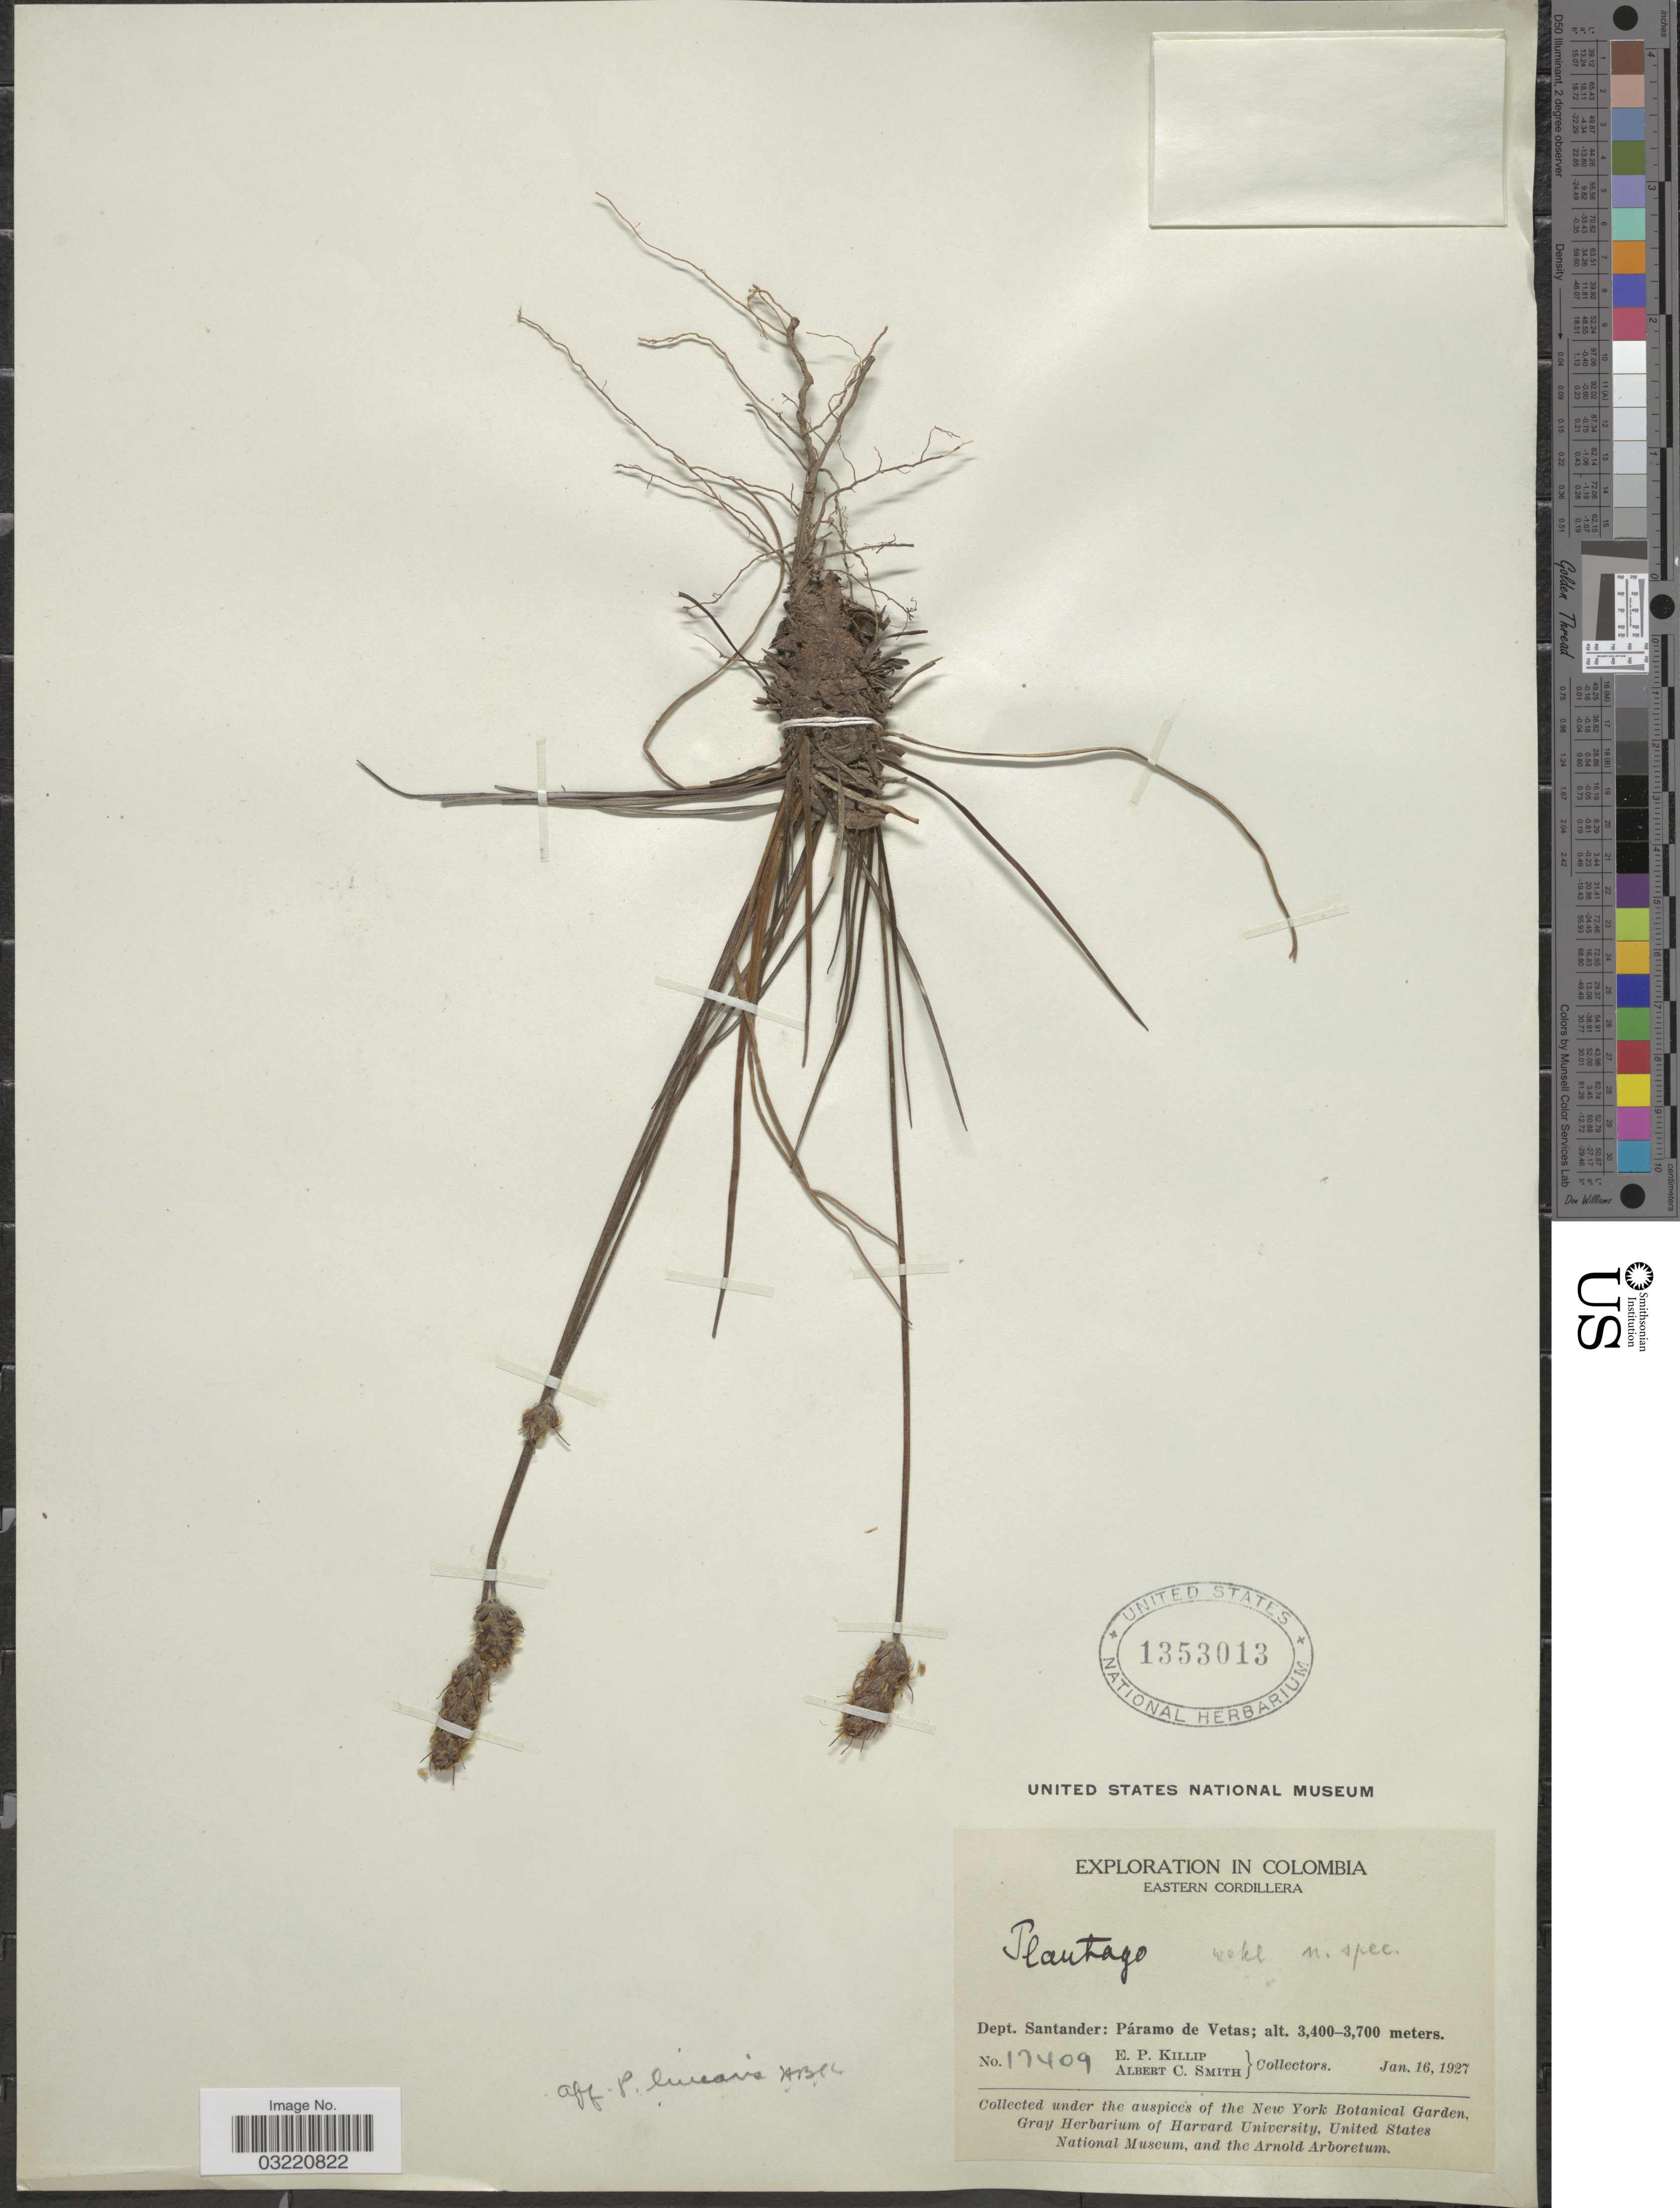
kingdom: Plantae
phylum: Tracheophyta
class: Magnoliopsida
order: Lamiales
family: Plantaginaceae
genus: Plantago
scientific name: Plantago linearis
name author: Kunth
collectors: E. P. Killip & A. C. Smith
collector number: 17409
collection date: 1927-01-16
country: Colombia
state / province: Santander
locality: Eastern Cordillera. Dept. Santander: Páramo de Vetas.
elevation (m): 3400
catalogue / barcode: US 1353013